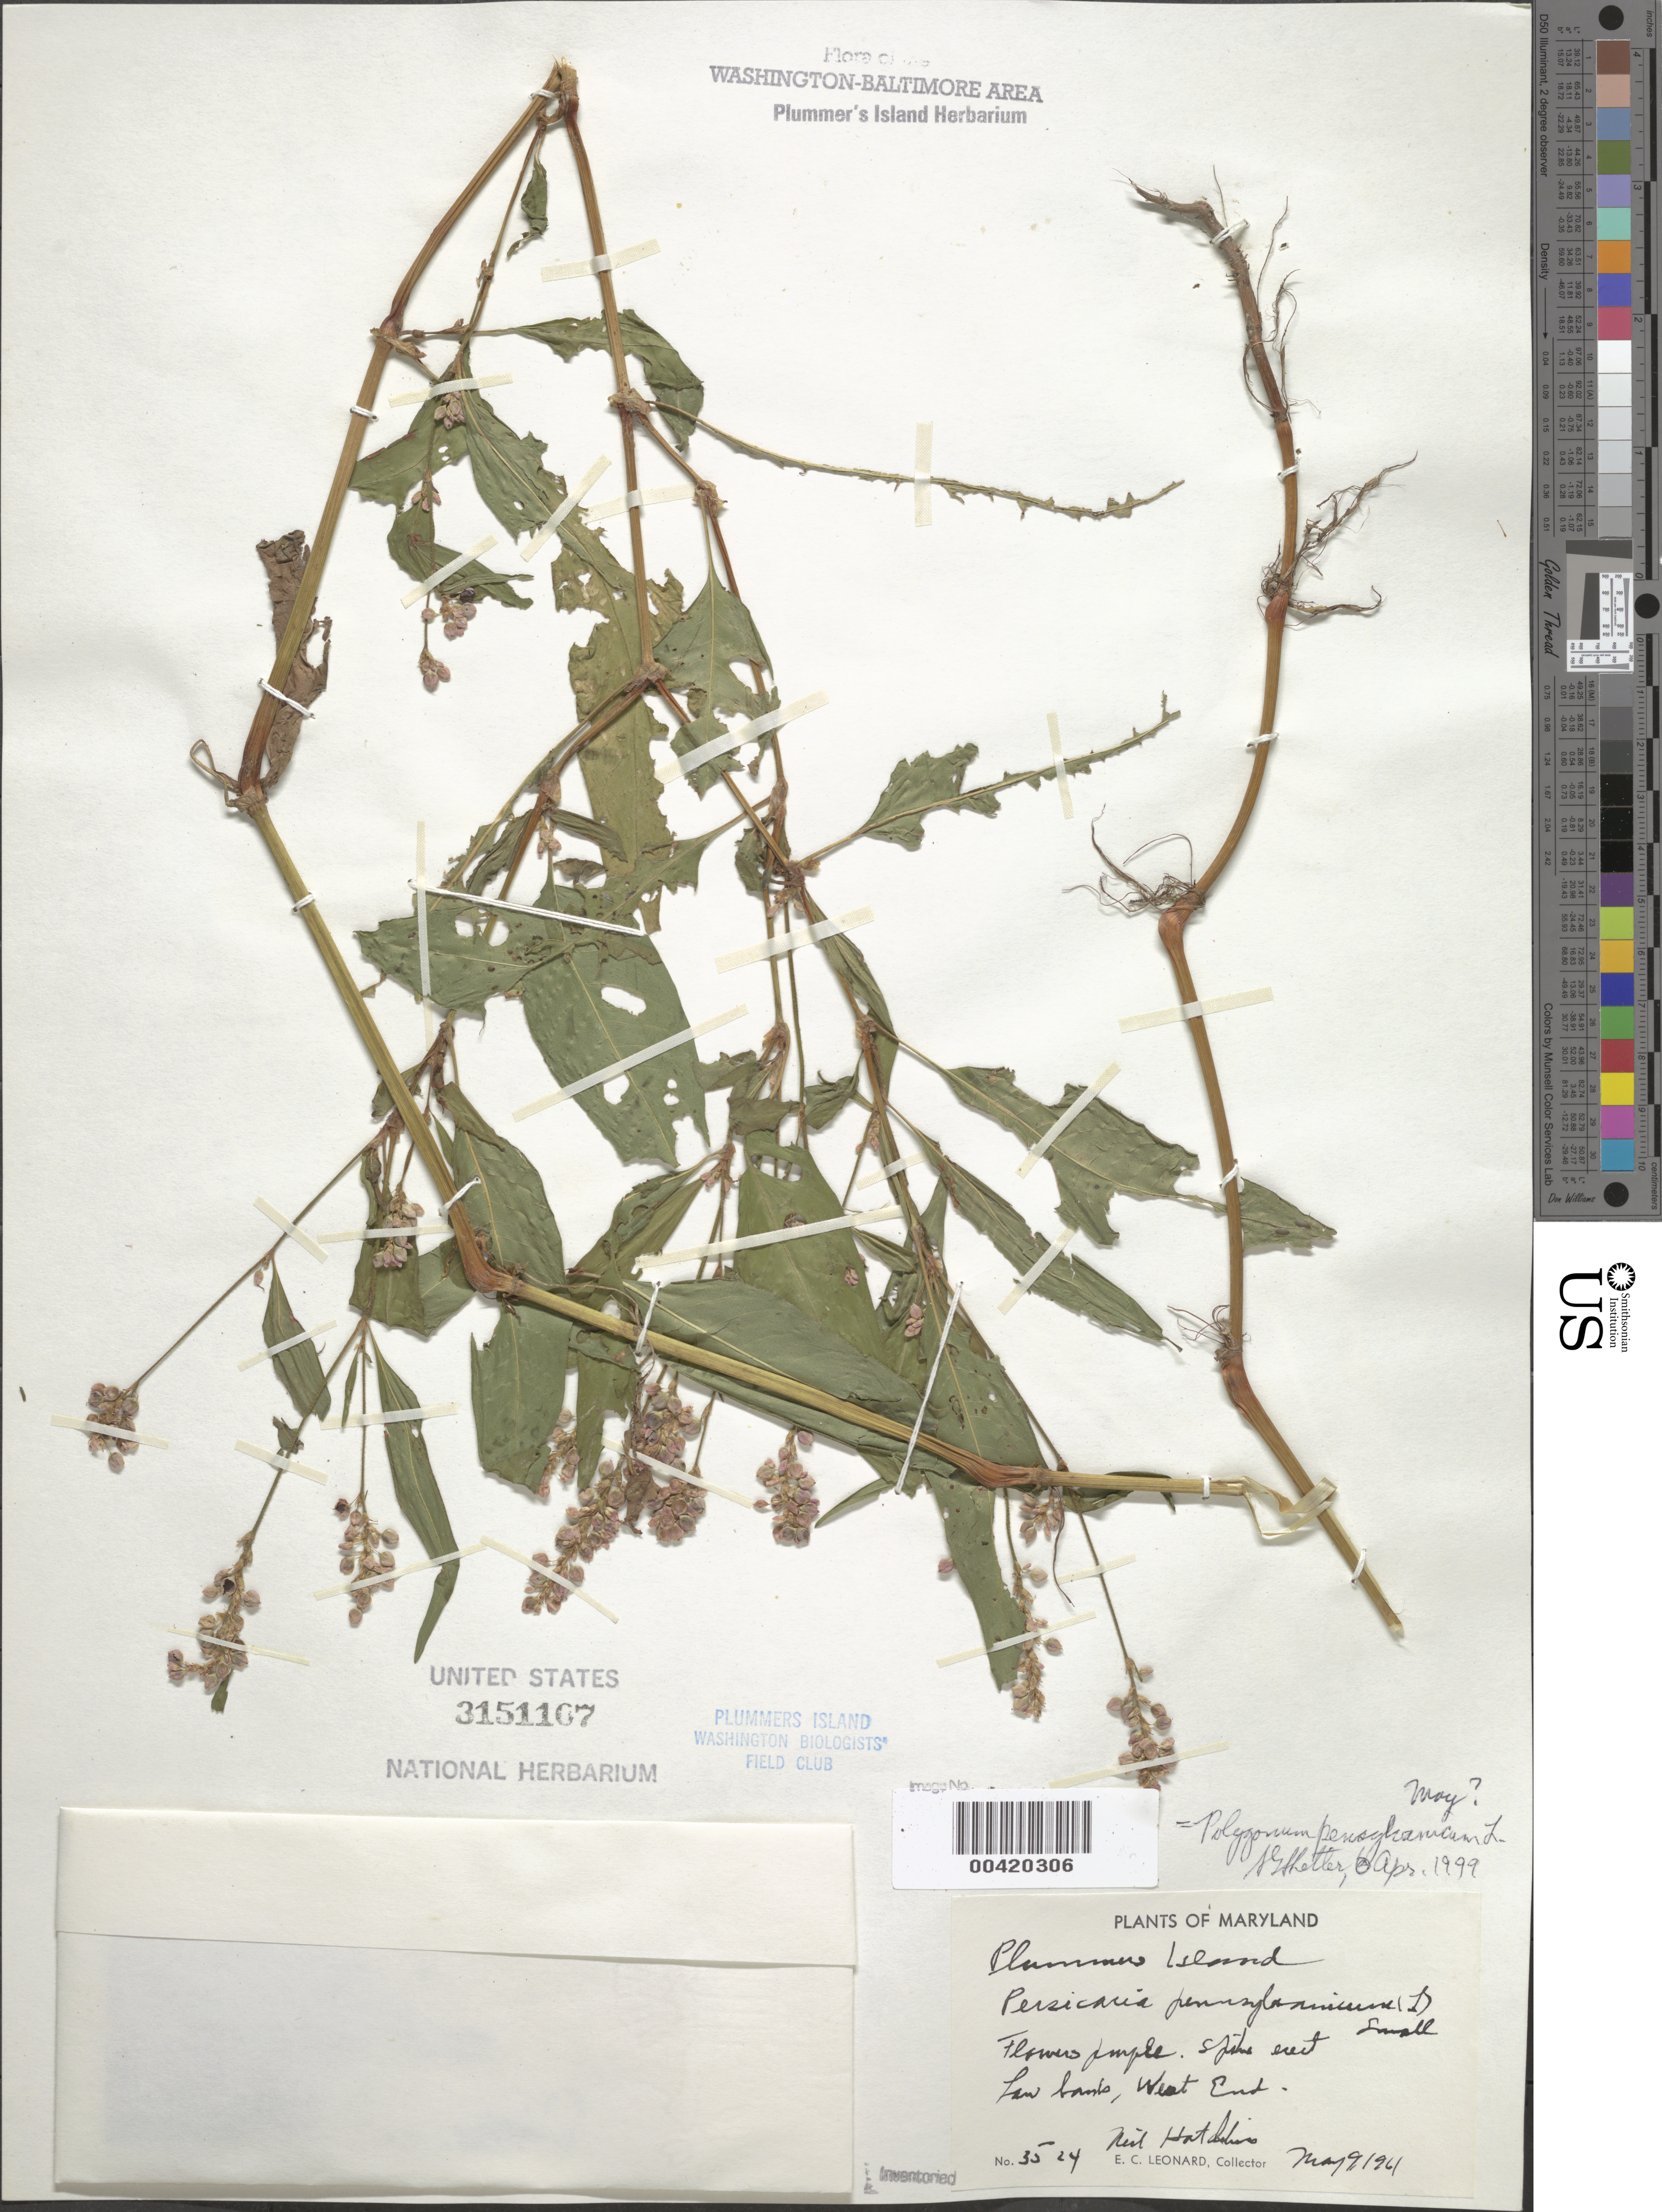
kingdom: Plantae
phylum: Tracheophyta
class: Magnoliopsida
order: Caryophyllales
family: Polygonaceae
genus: Persicaria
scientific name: Persicaria pensylvanica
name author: (L.) M. Gómez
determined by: Atha, D. E.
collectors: E. C. Leonard & N. Hotchkiss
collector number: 3524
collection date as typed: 09 May 1961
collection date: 1961-05-09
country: United States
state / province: Maryland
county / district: Montgomery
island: Plummers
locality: Plummer's Island; west end C. & O. Canal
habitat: Low bank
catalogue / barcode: US 3151107